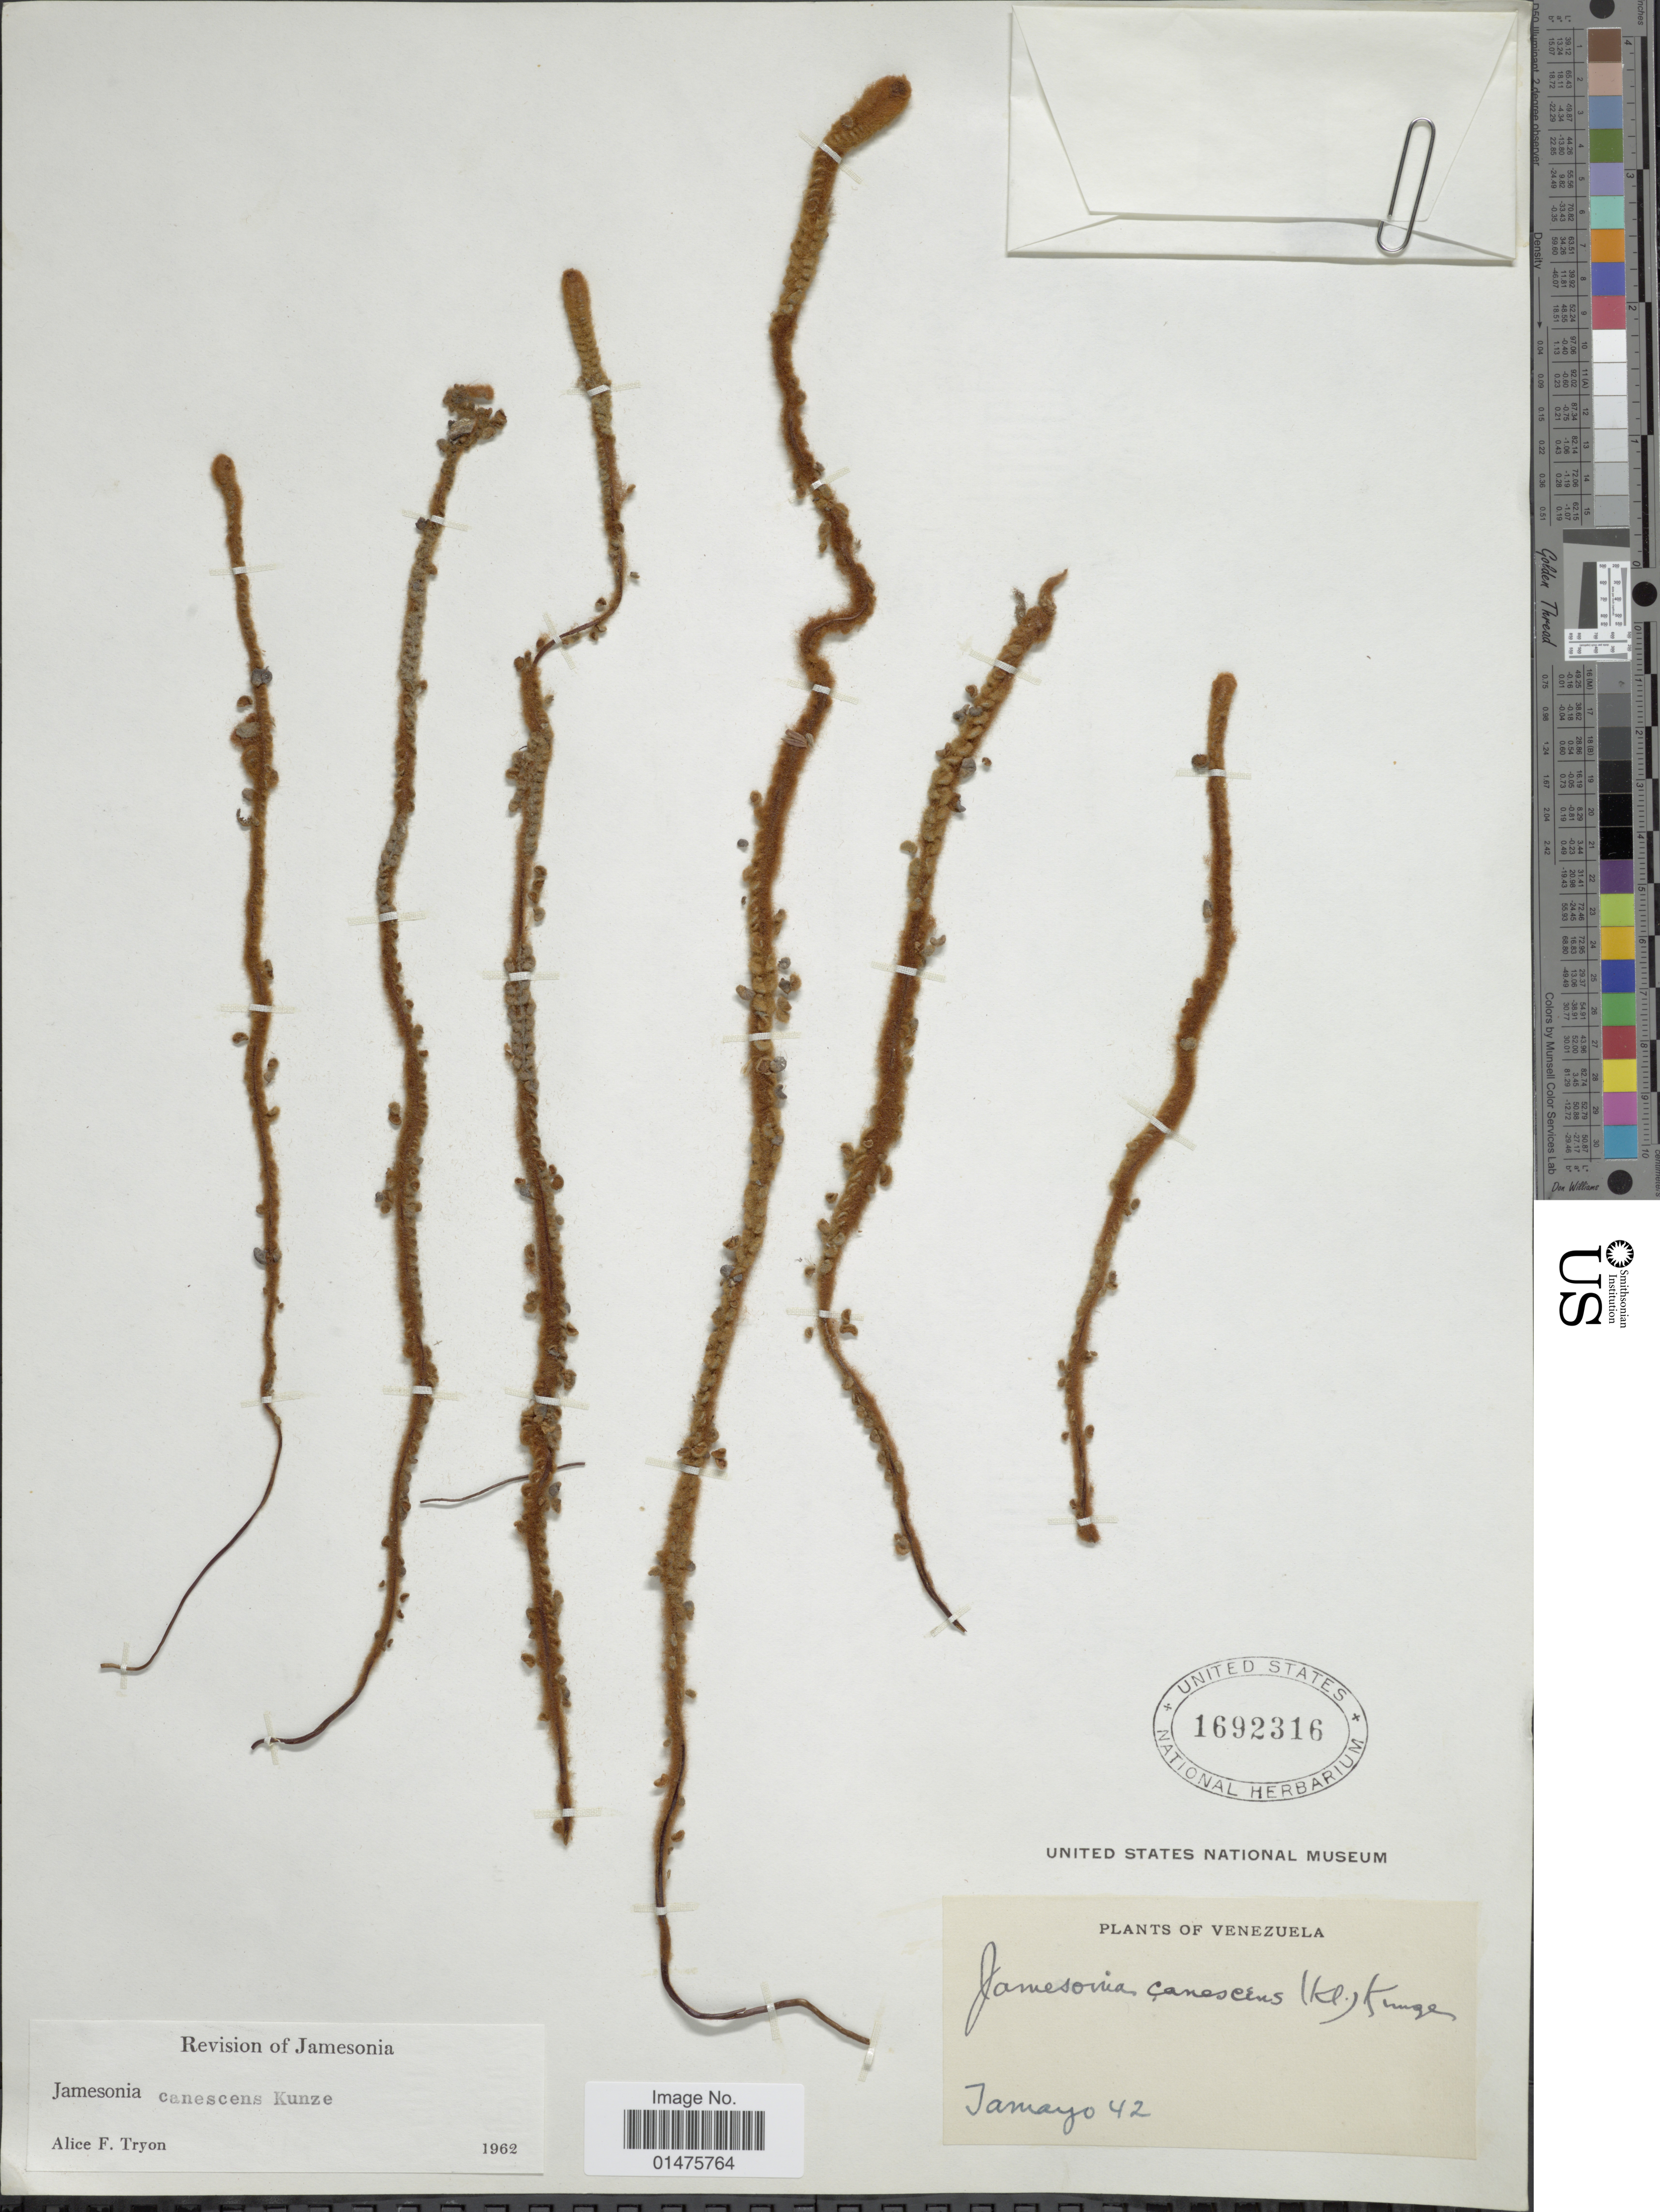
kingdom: Plantae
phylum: Tracheophyta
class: Polypodiopsida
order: Polypodiales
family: Pteridaceae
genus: Jamesonia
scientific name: Jamesonia canescens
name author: Kunze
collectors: -. Tamayo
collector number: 42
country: Venezuela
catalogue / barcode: US 1692316